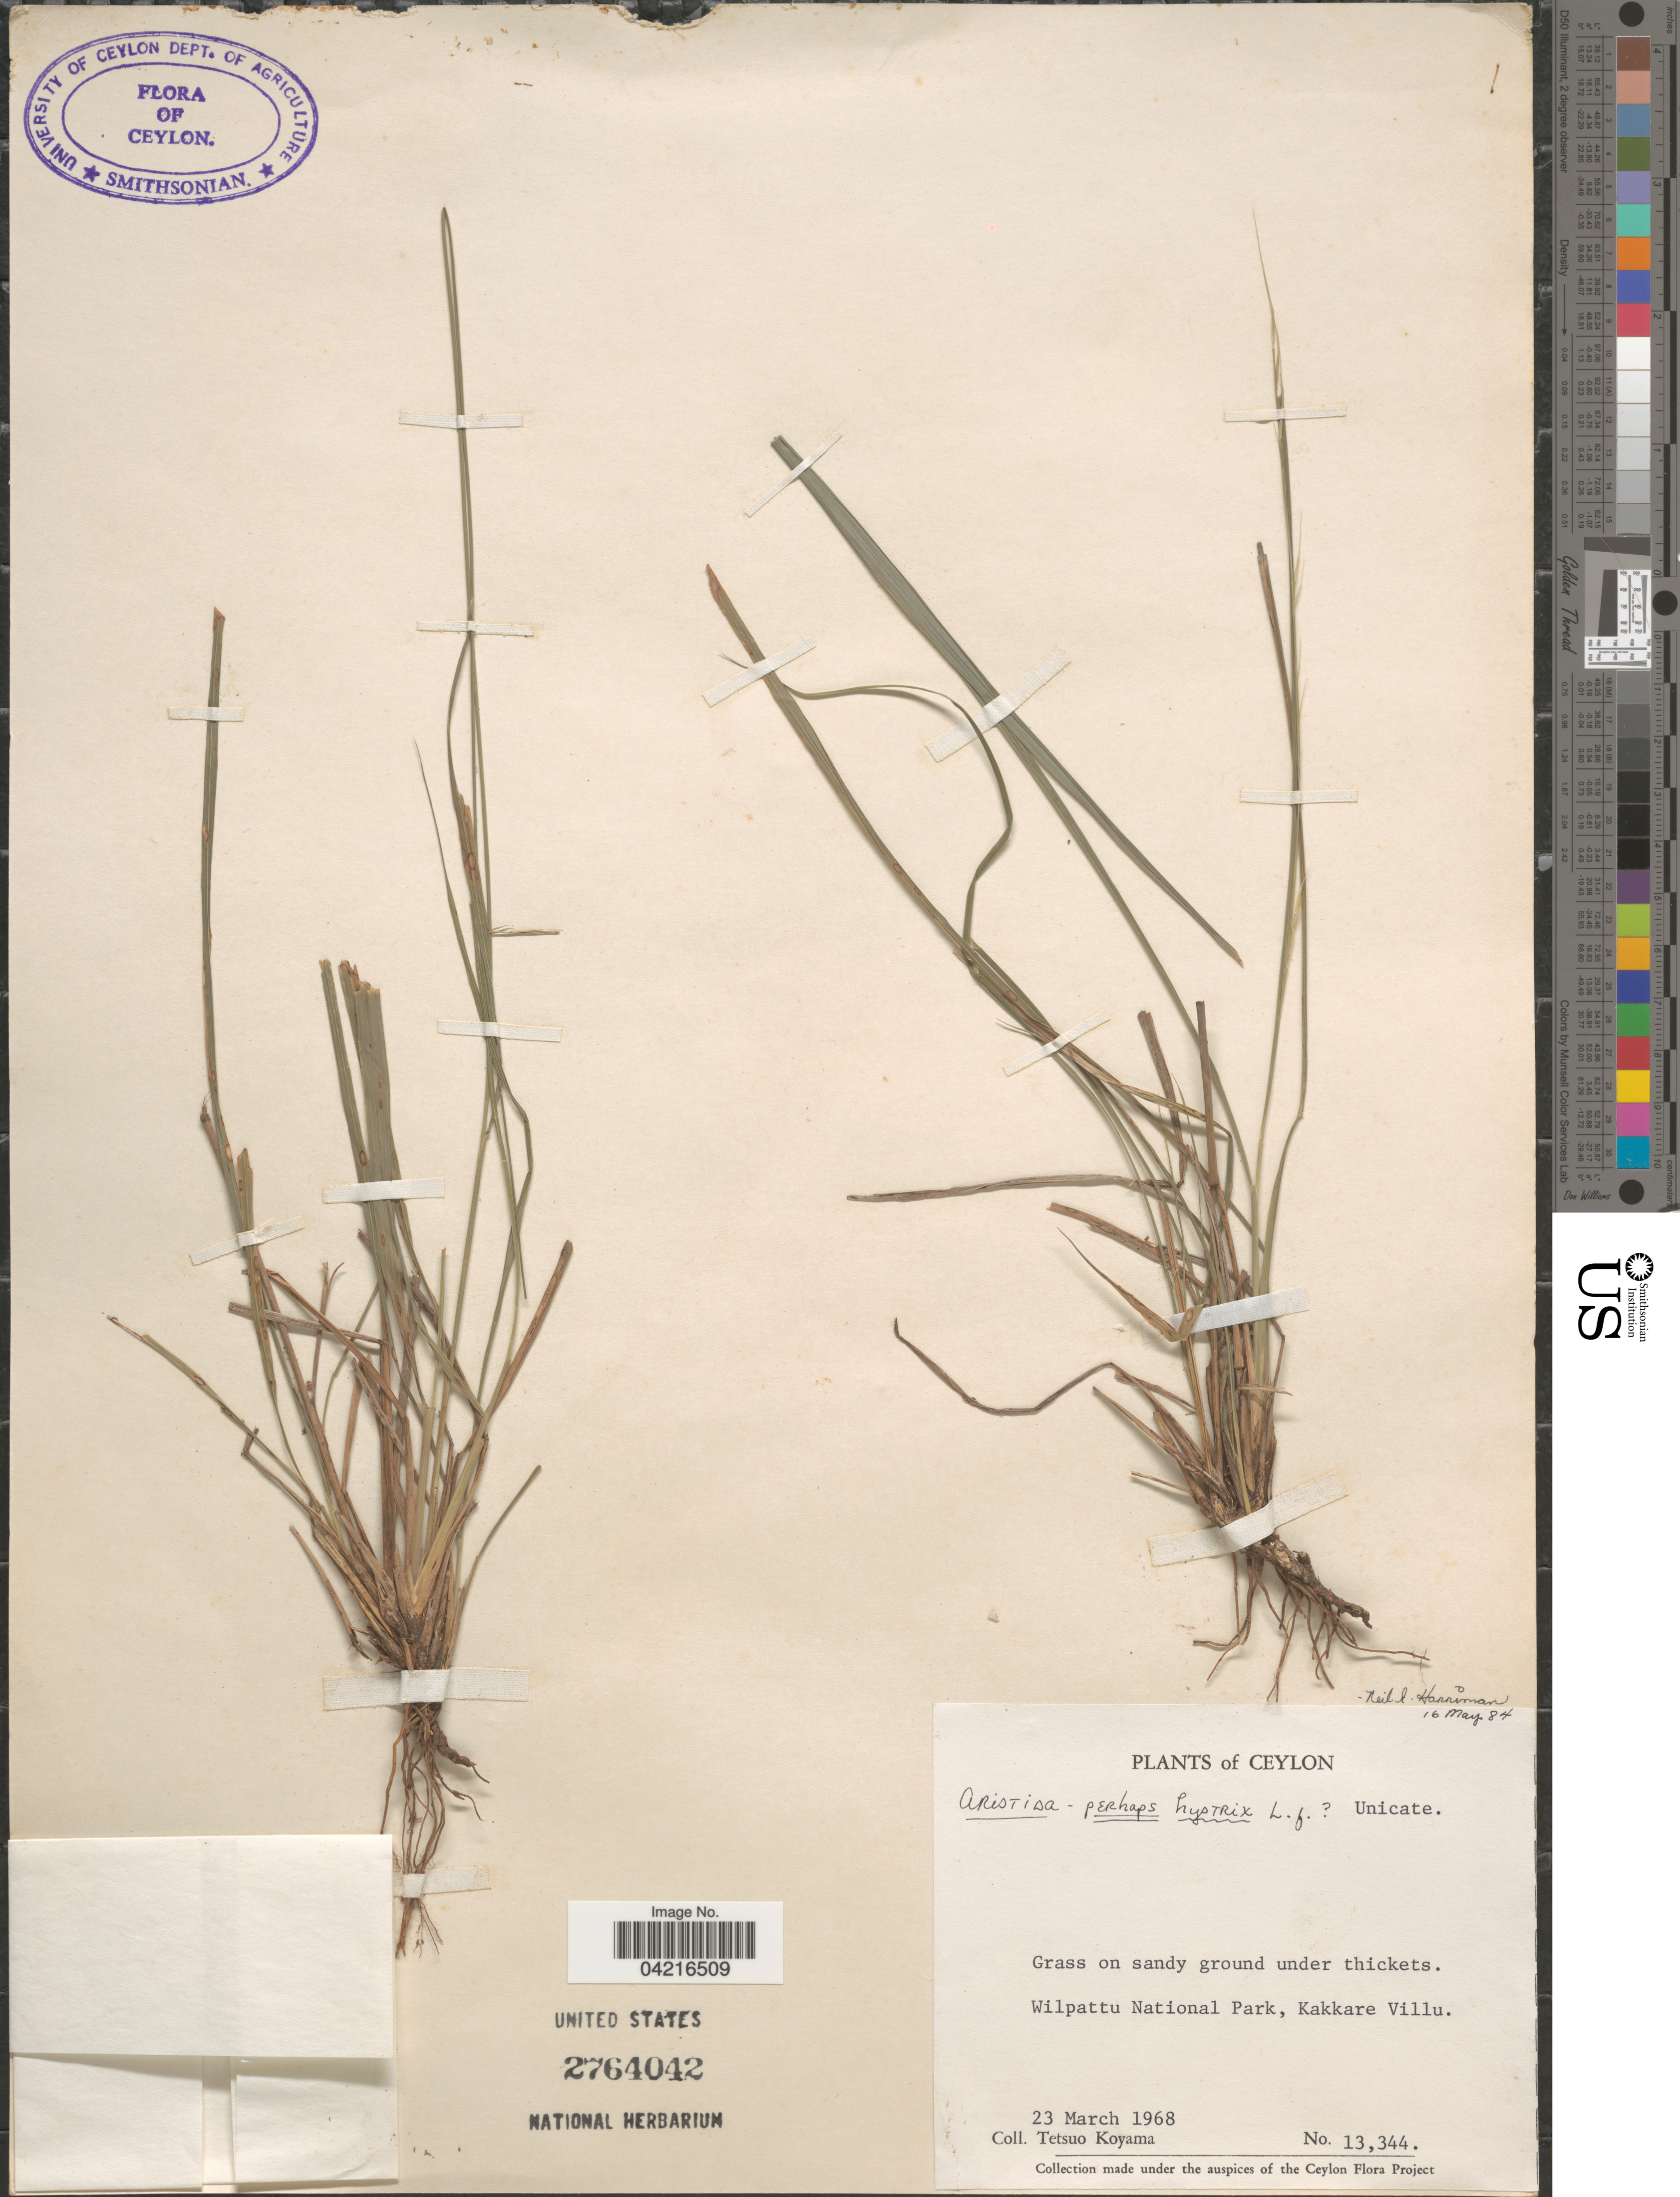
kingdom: Plantae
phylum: Tracheophyta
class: Liliopsida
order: Poales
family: Poaceae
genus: Aristida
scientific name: Aristida sp.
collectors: T. Koyama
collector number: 13344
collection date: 1968-03-23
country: Sri Lanka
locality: Ceylon. Wilpattu National Park, Kakkare Villu.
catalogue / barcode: US 2764042